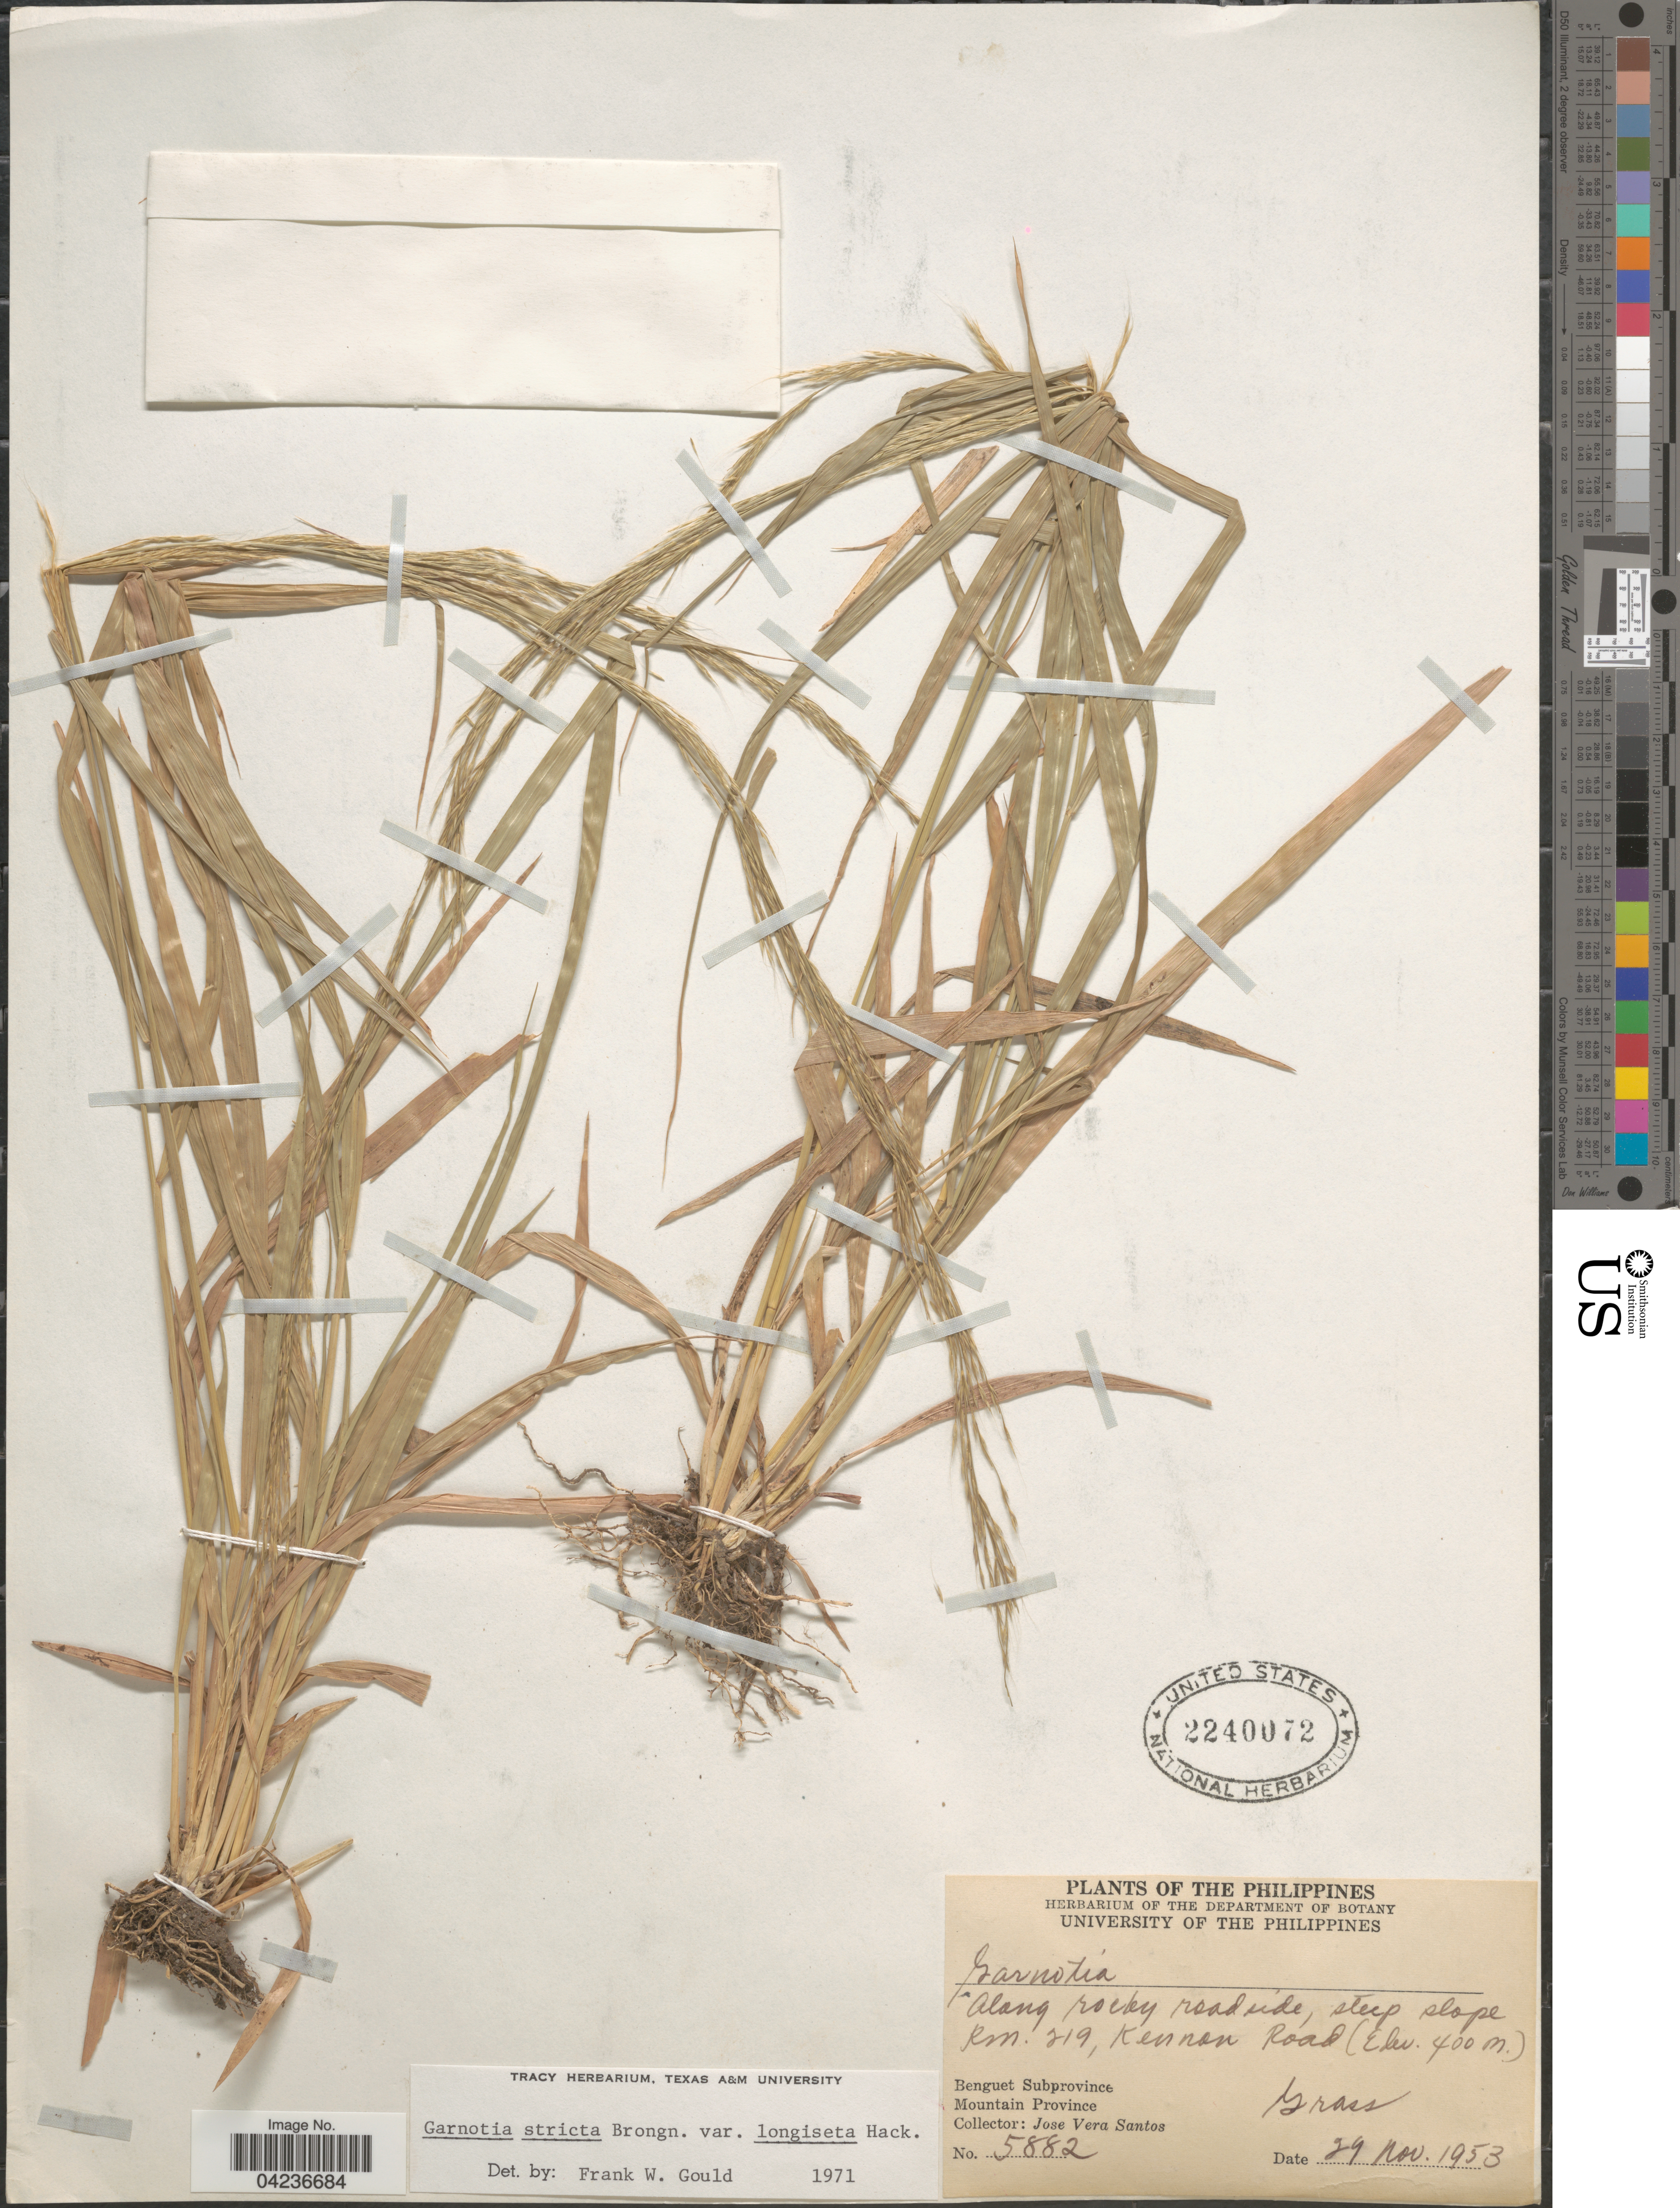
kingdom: Plantae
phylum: Tracheophyta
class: Liliopsida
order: Poales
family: Poaceae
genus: Garnotia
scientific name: Garnotia stricta var. longiseta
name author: Hack. in Kneuck.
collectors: J. Santos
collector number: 5882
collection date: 1953-11-29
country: Philippines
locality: Along rocky roadside, steep slope km. 219, Kennon Road. Benguet Subprovince. Mountain Province.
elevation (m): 400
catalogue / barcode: US 2240072